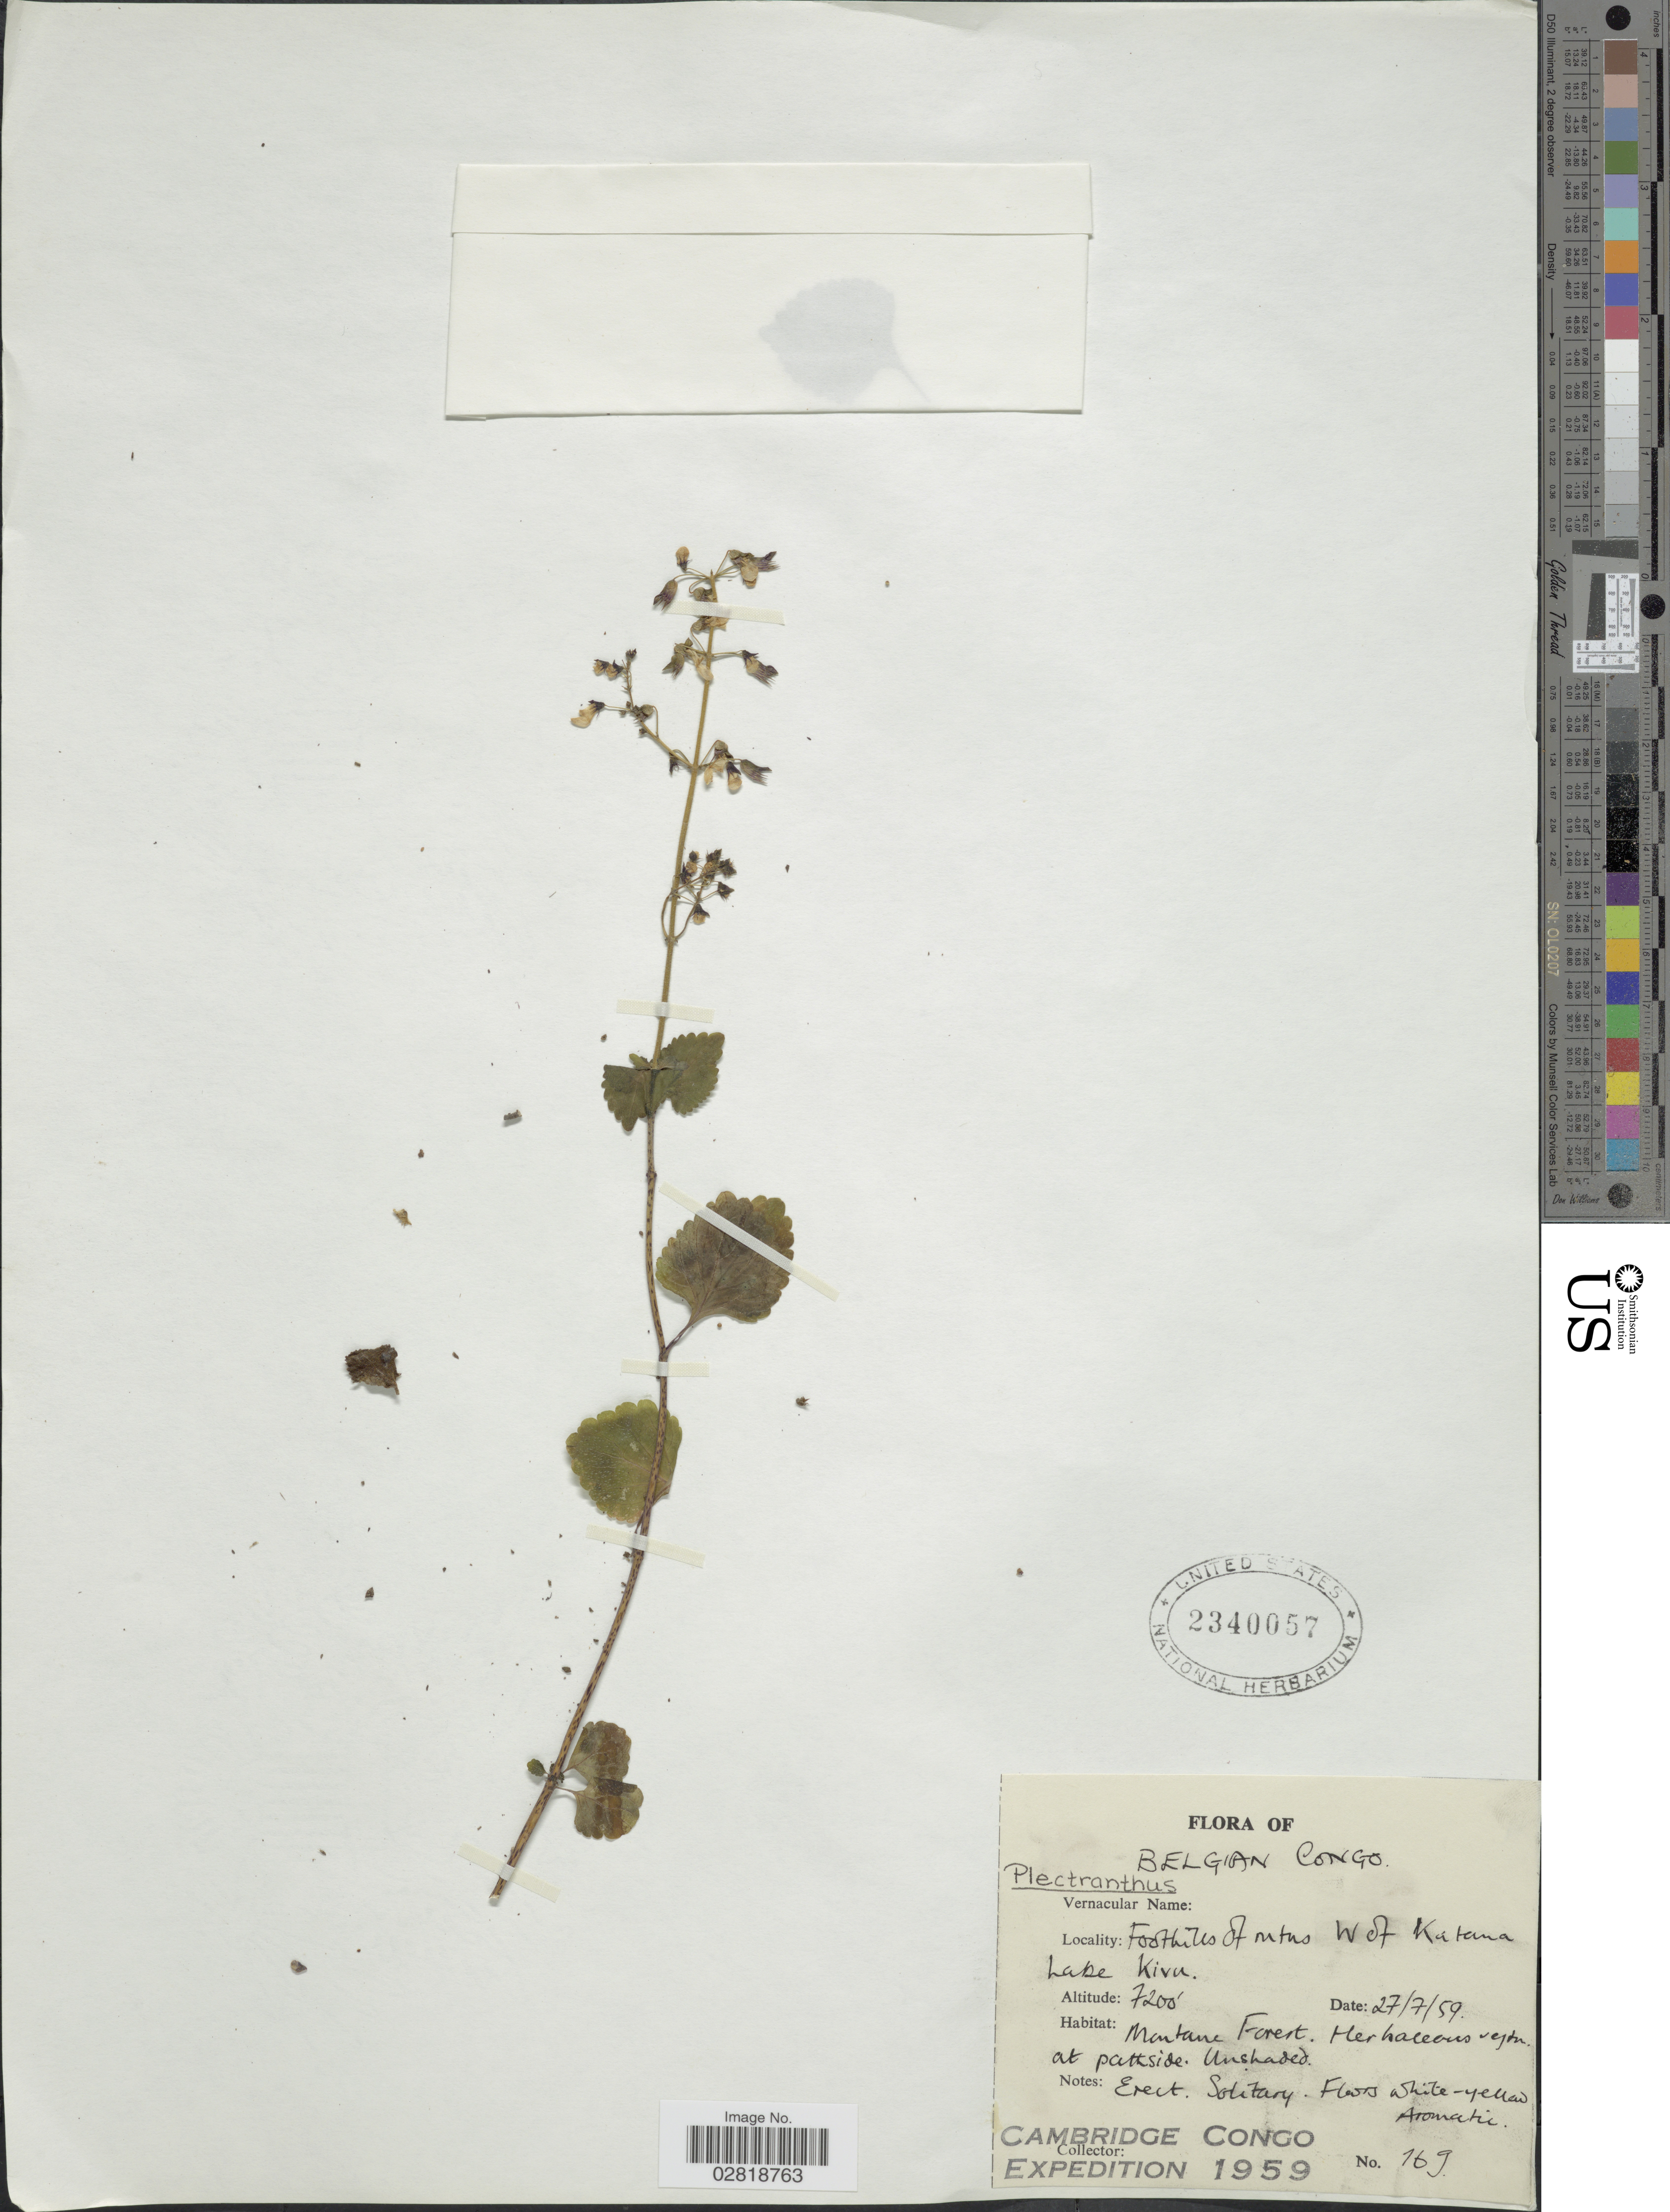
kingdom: Plantae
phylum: Tracheophyta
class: Magnoliopsida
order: Lamiales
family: Lamiaceae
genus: Plectranthus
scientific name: Plectranthus sp.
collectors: Cambridge Congo Expedition 1959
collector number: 169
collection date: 1959-07-27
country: Congo, Democratic Republic of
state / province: Nord-Kivu / Sud-Kivu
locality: Belgian Congo. Foothills of mtns W of Katana. Lake Kivu.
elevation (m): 2195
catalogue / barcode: US 2340057